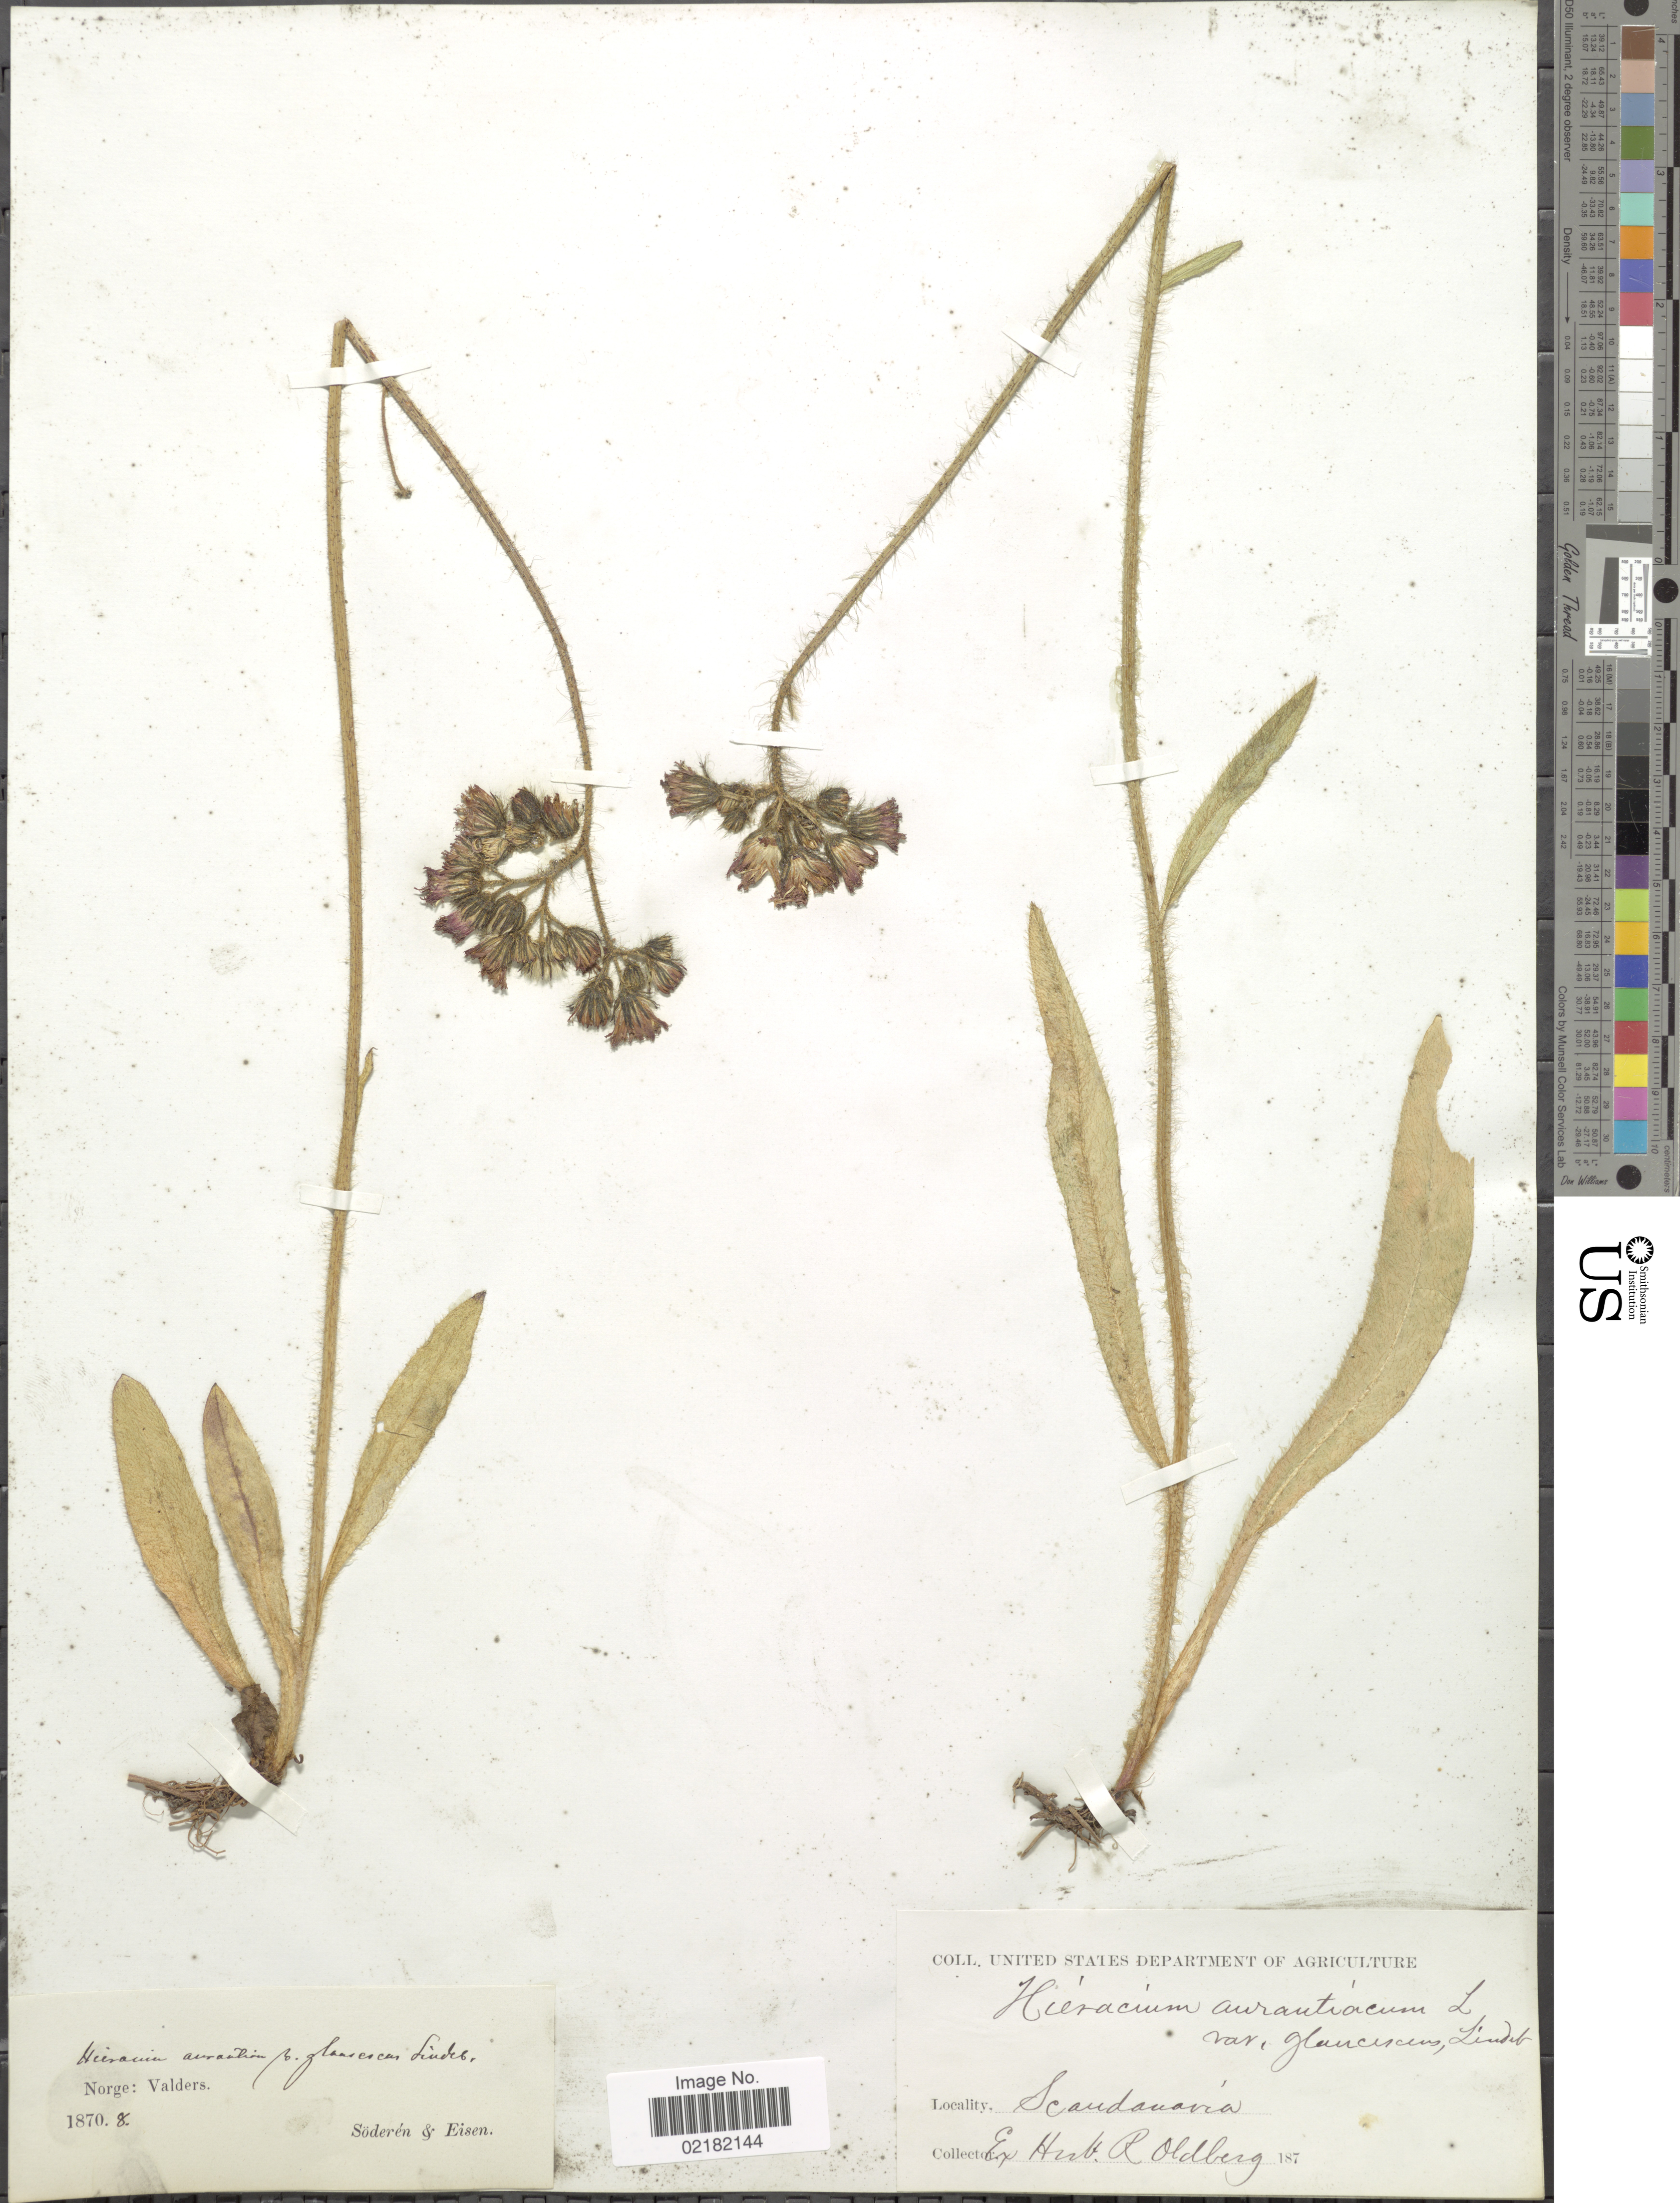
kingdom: Plantae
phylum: Tracheophyta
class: Magnoliopsida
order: Asterales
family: Asteraceae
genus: Pilosella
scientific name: Pilosella aurantiaca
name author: (L.) F.W. Schultz & Sch. Bip.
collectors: Söderén & Eisen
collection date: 1870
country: Norway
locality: Scandinavia, Norge: Valders